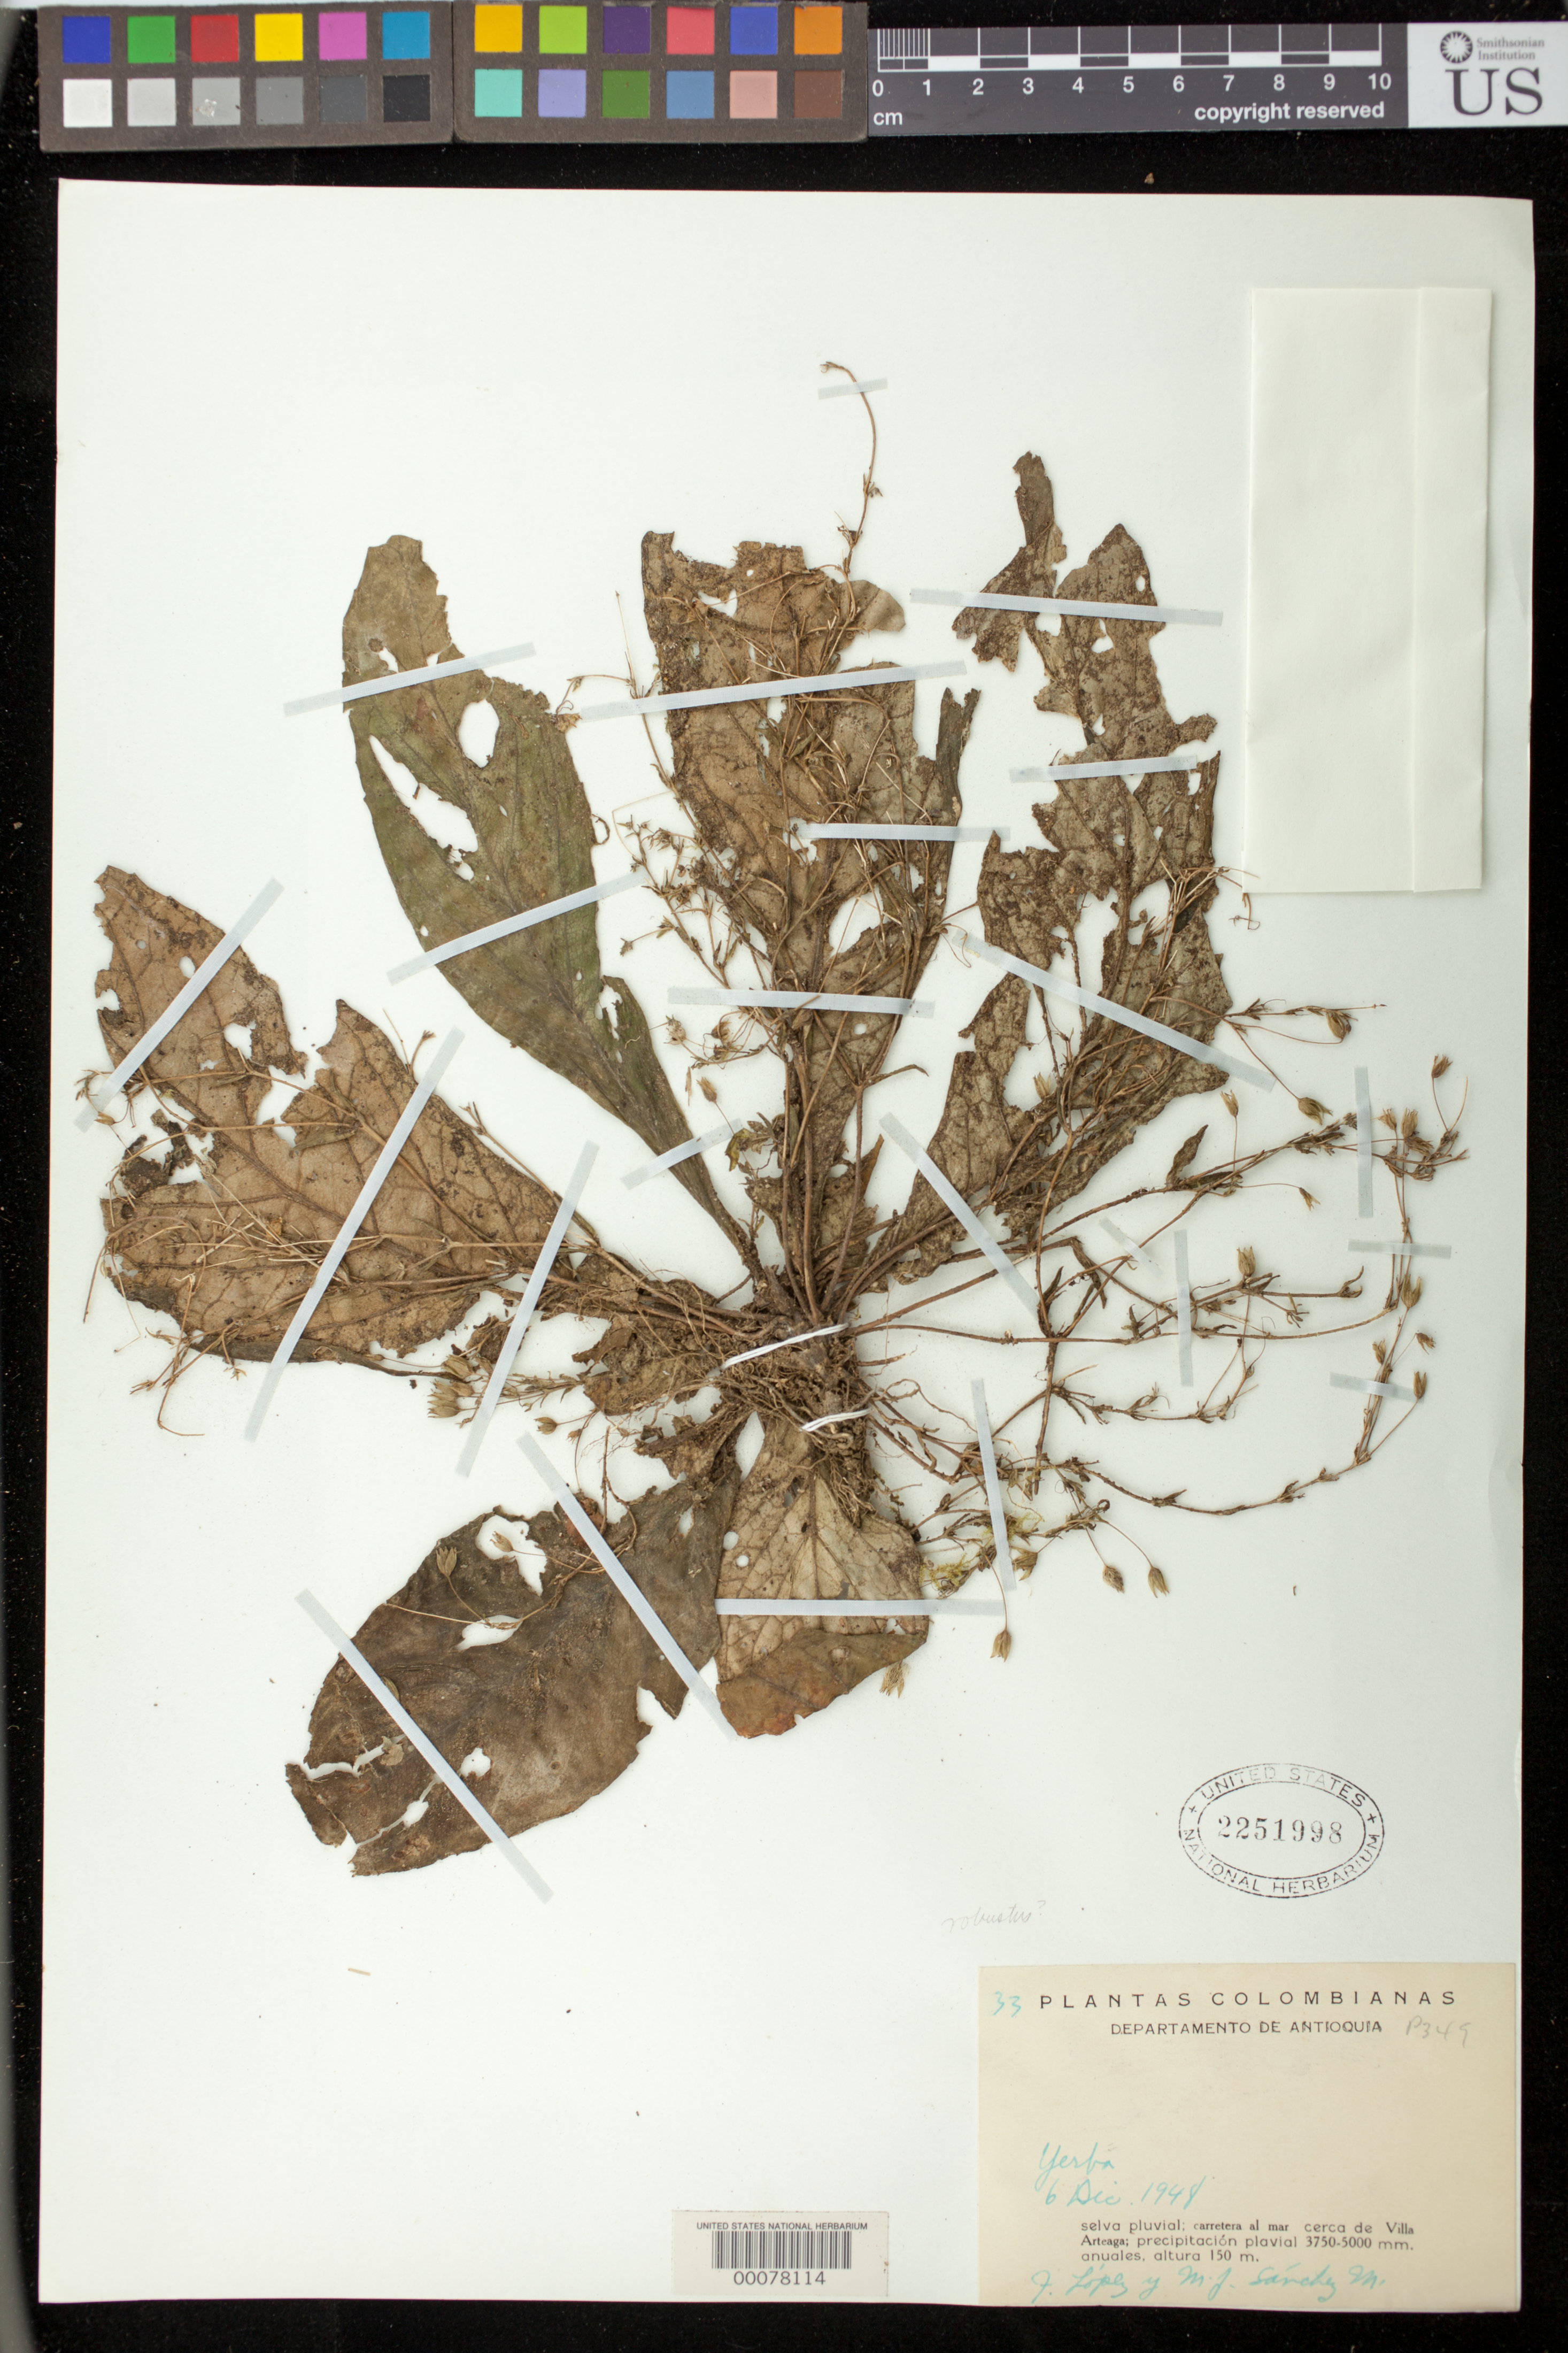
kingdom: Plantae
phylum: Tracheophyta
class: Magnoliopsida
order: Lamiales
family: Gesneriaceae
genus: Napeanthus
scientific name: Napeanthus sp.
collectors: F. López & M. Sanchez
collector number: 349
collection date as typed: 06 Dec 1948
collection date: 1948-12-06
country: Colombia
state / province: Antioquia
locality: Cerca de Villa Arteaga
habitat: Forest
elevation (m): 150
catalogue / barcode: US 2251998